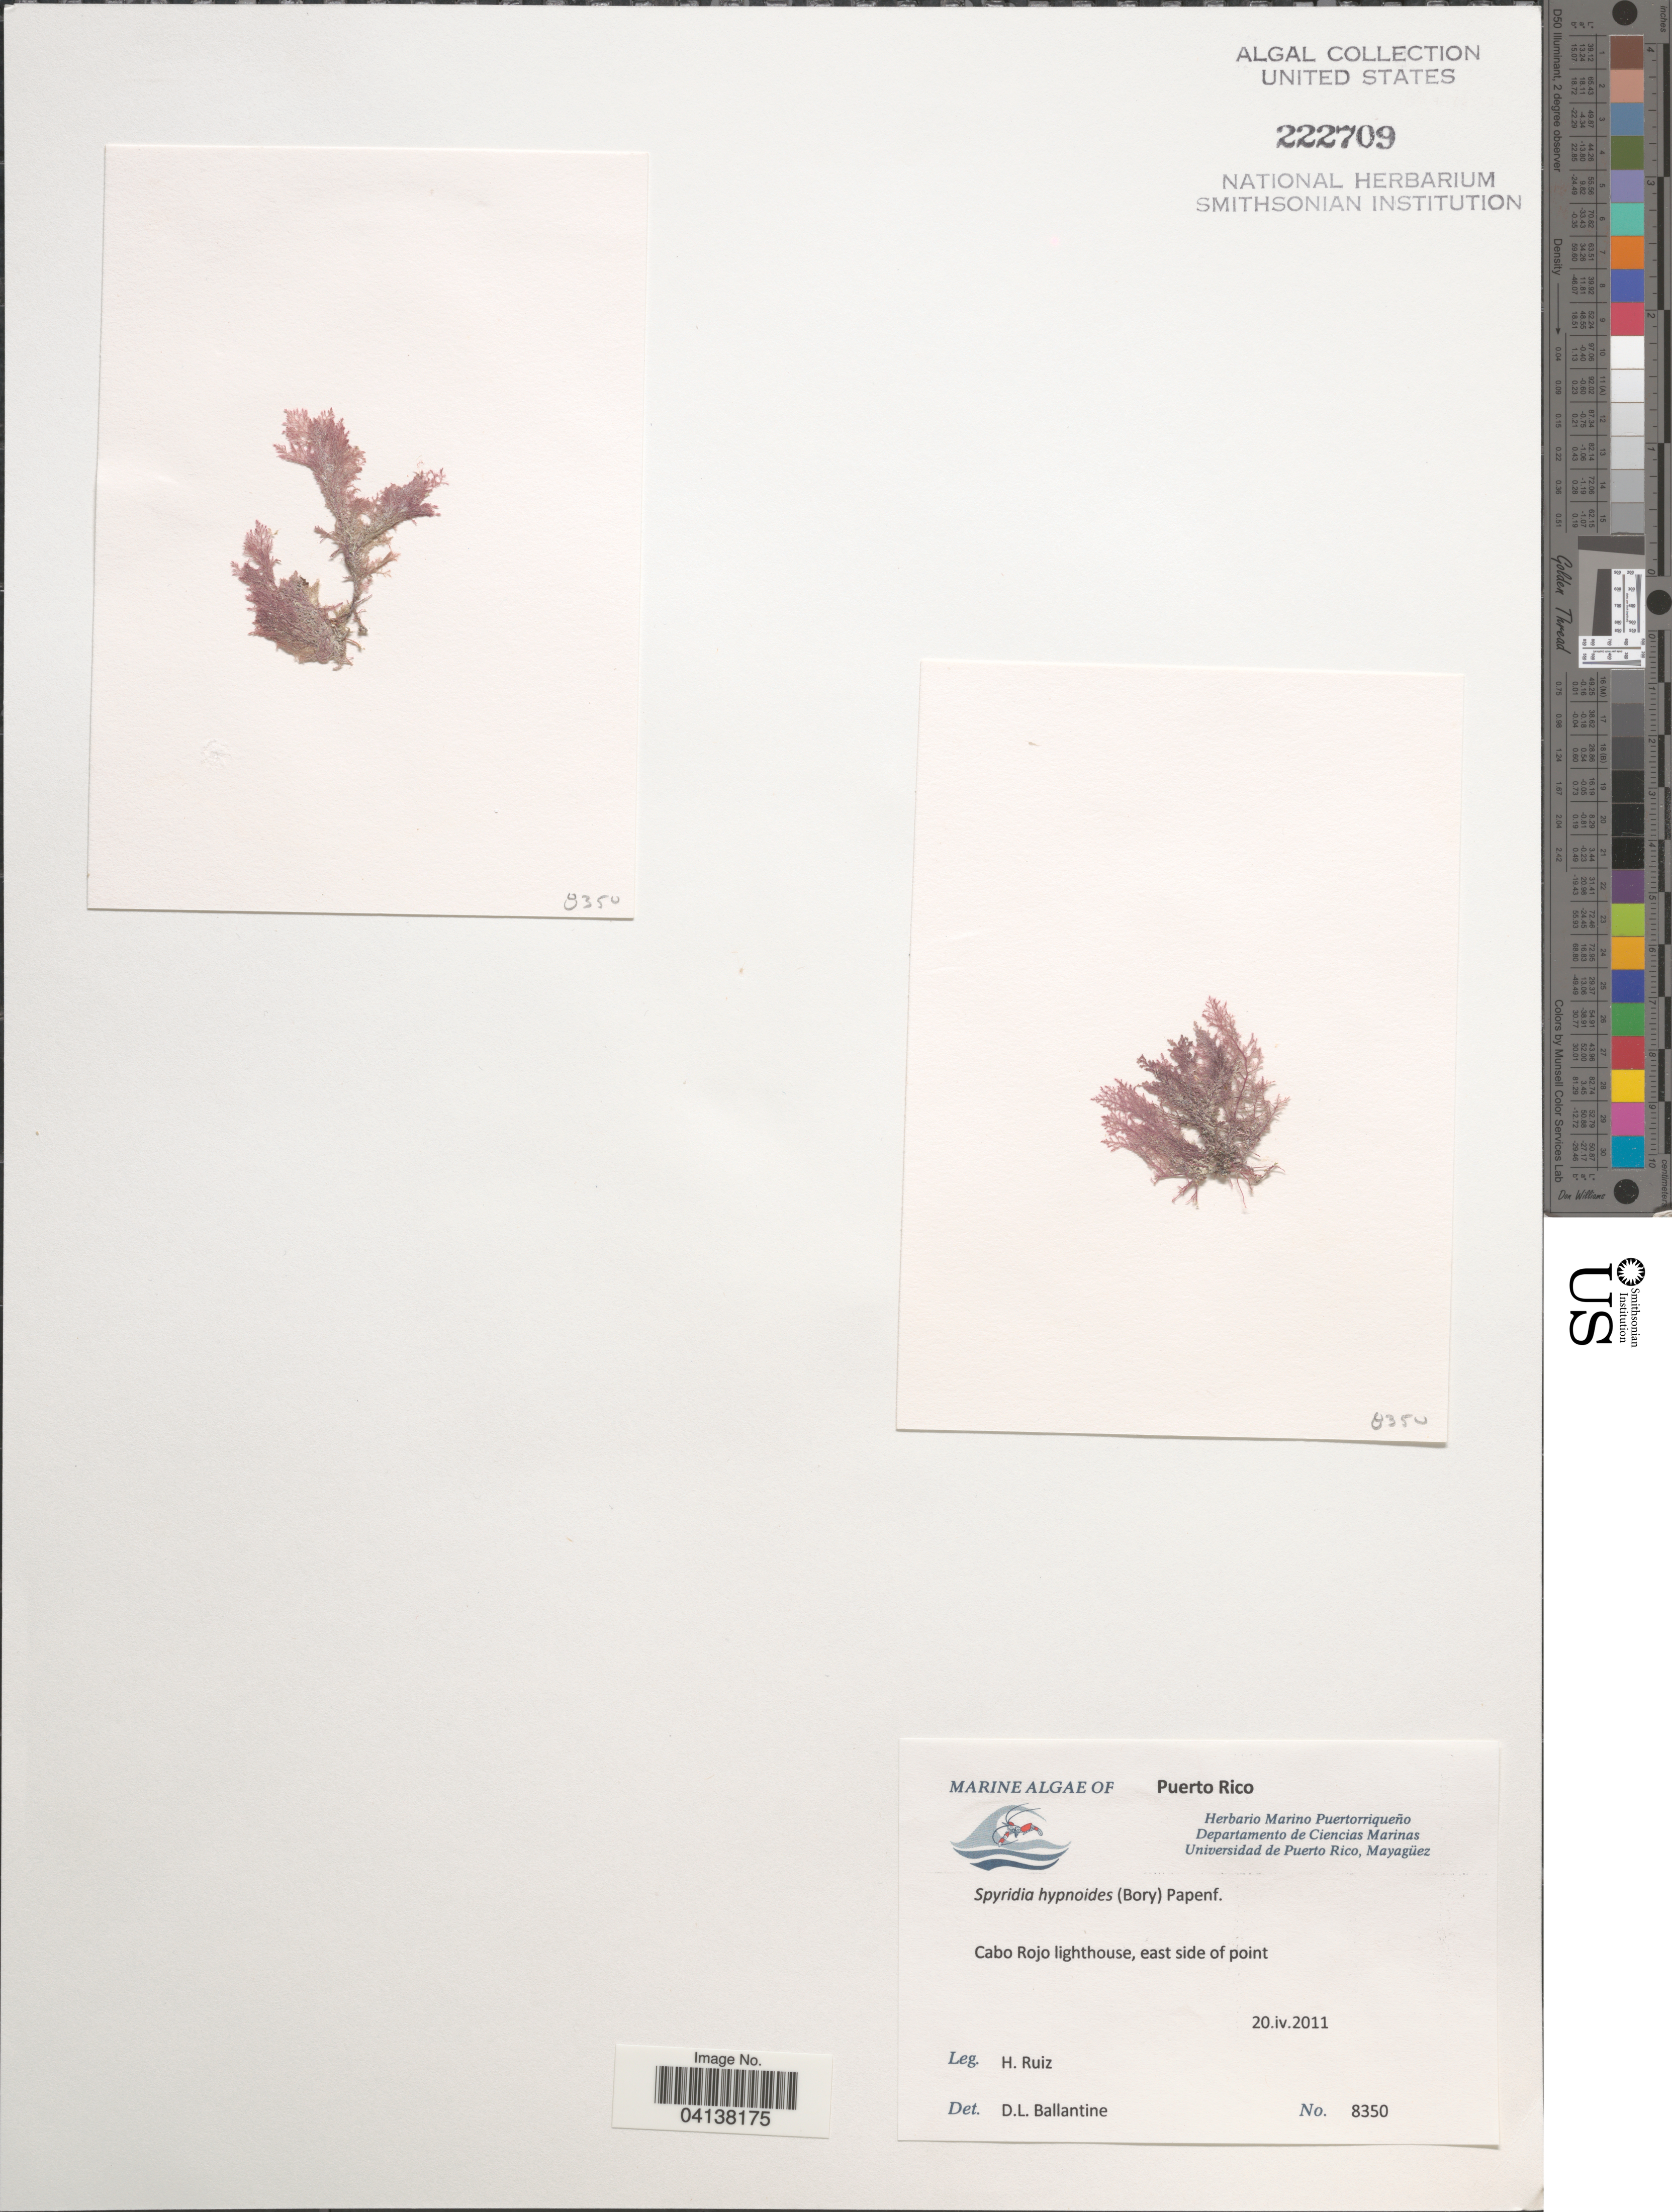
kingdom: Plantae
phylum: Rhodophyta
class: Florideophyceae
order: Ceramiales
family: Spyridiaceae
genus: Spyridia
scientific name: Spyridia hypnoides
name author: (Bory) Papenf.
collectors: H. Ruiz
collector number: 8350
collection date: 2011-04-20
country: Puerto Rico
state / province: Çabo Rojo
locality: Cabo Rojo lighthouse, east side of point.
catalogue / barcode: US 222709